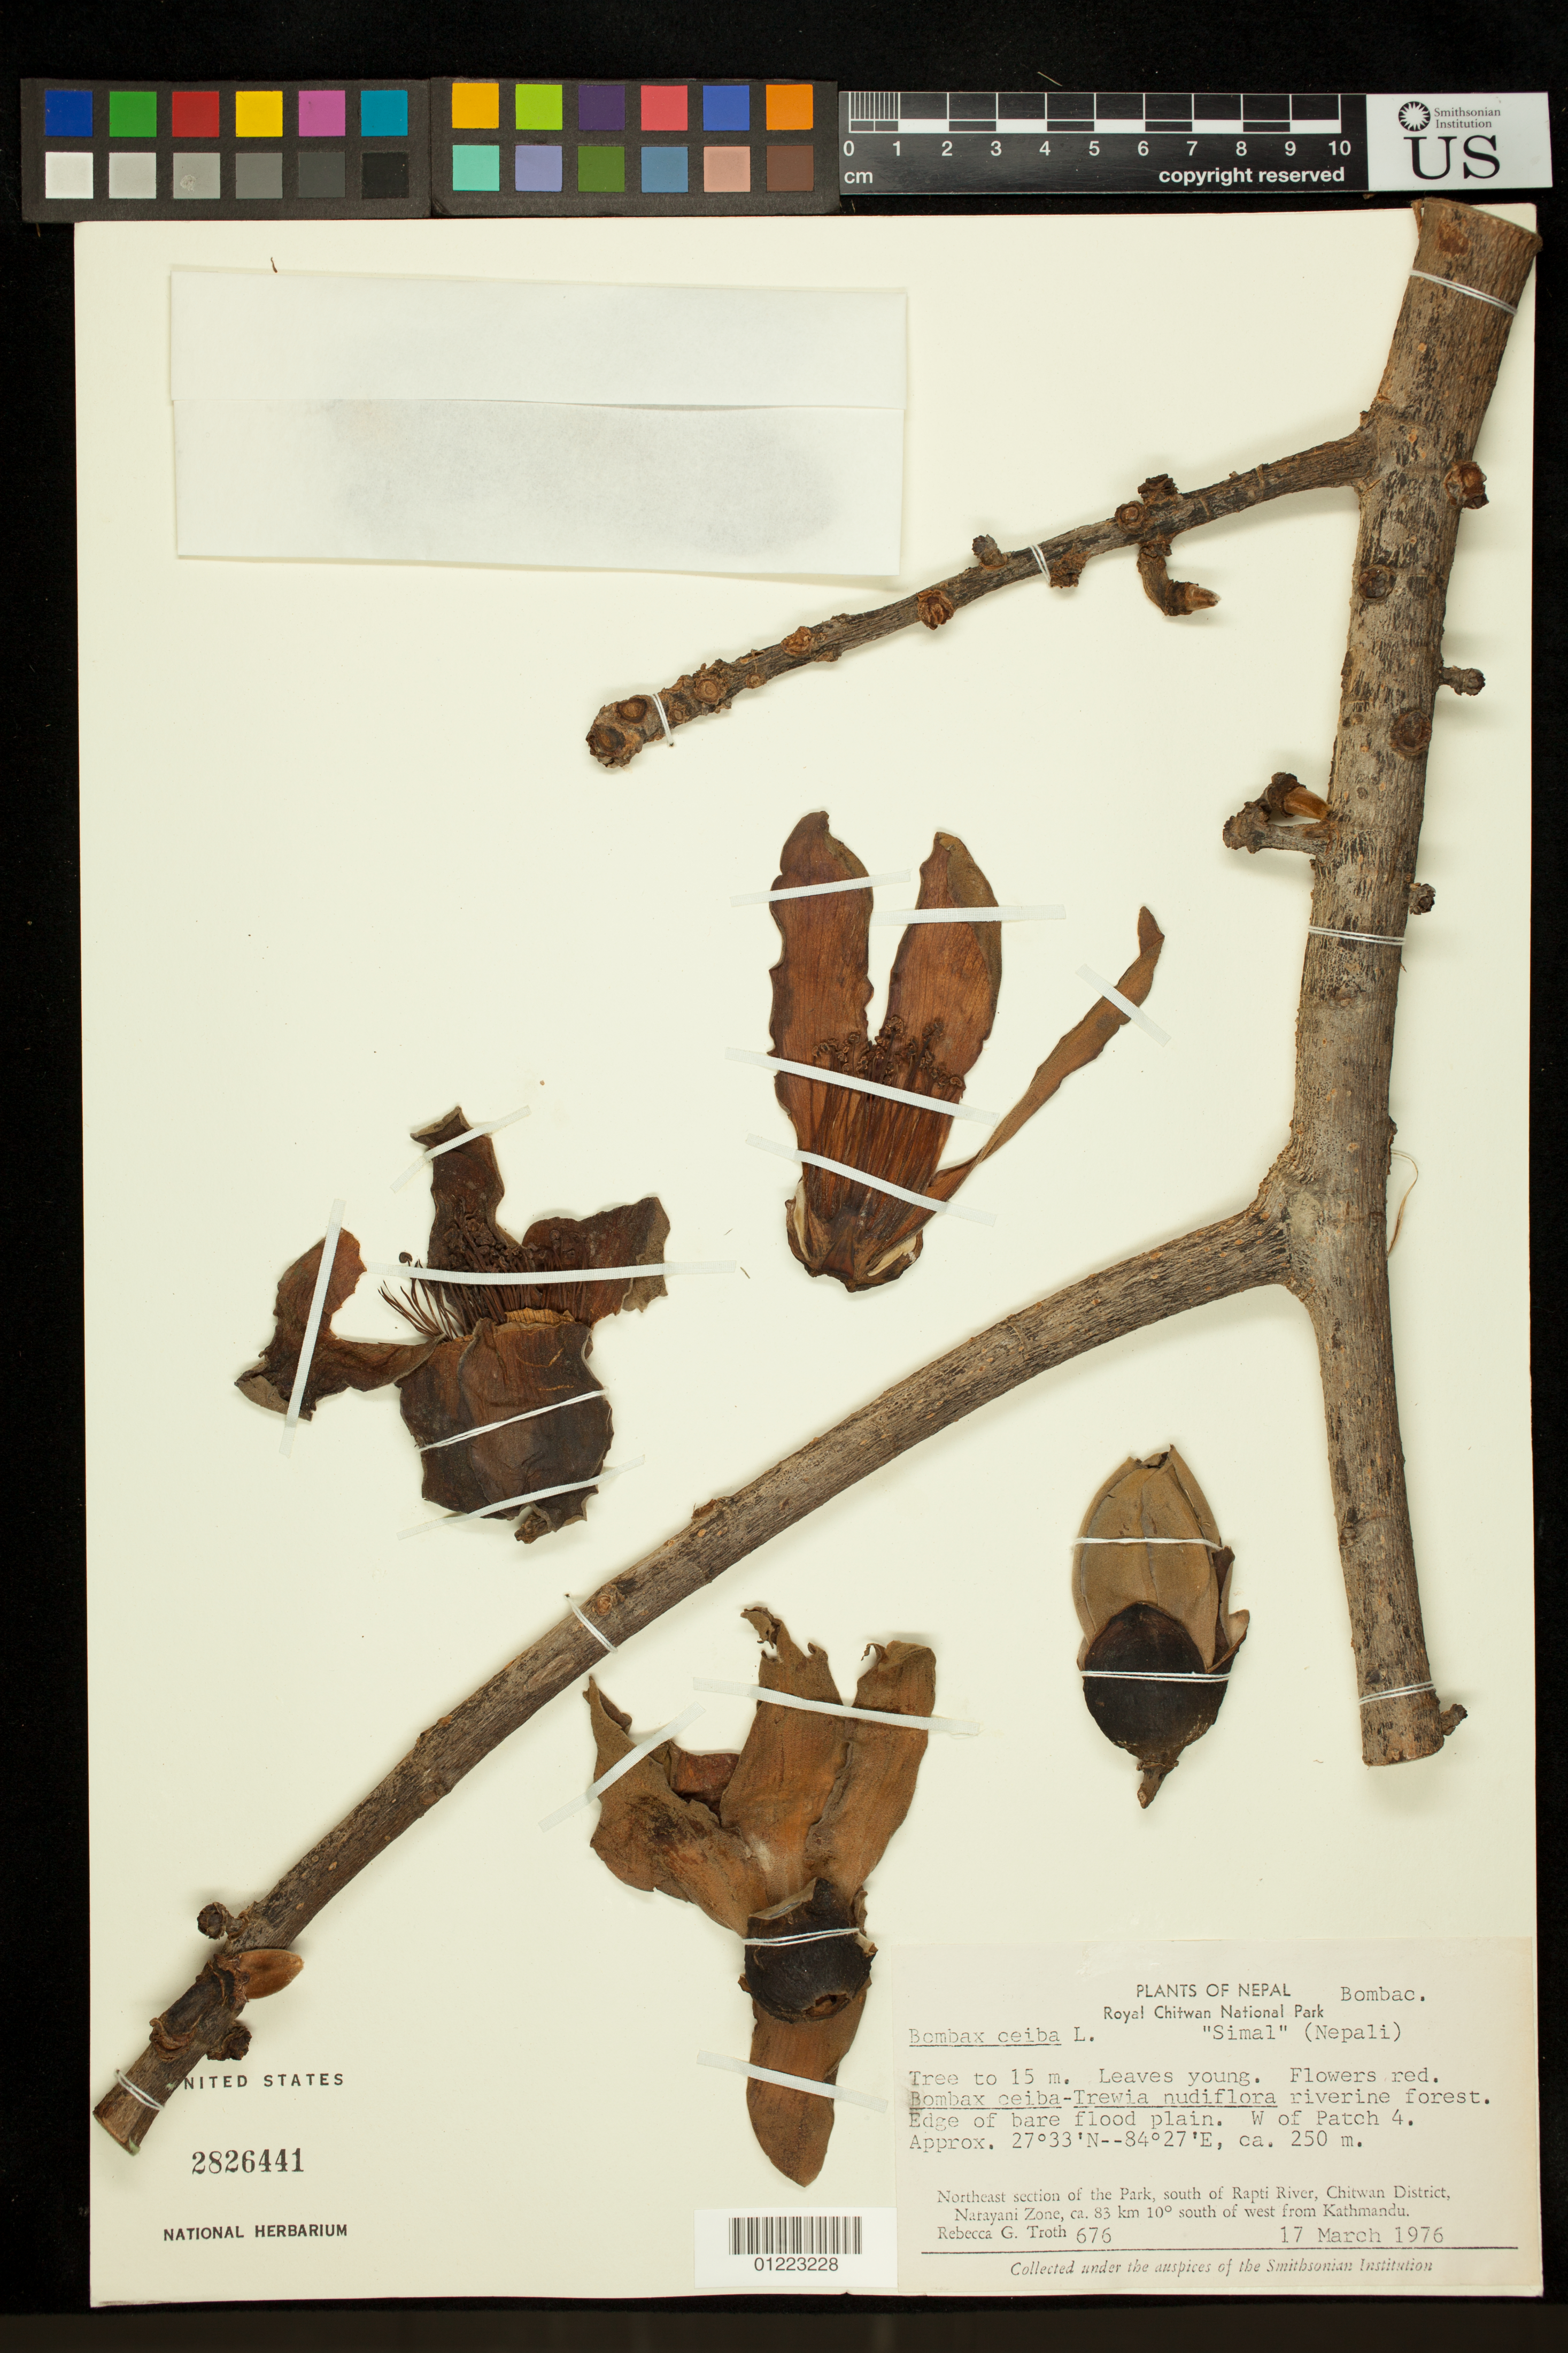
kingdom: Plantae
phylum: Tracheophyta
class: Magnoliopsida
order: Malvales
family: Malvaceae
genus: Bombax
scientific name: Bombax ceiba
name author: L.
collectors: R. Troth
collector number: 676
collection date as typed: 3/17/1976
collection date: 1976-03-17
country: Nepal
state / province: Central Region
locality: Royal Chitwan National Park. Northeast section of the Park, south of the Rapti River, Chitwan District, Narayani Zone, ca. 83 km 10º south of west from Kathmandu. Edge of bare flood plain, W of Patch 4.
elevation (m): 250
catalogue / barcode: US 2826441